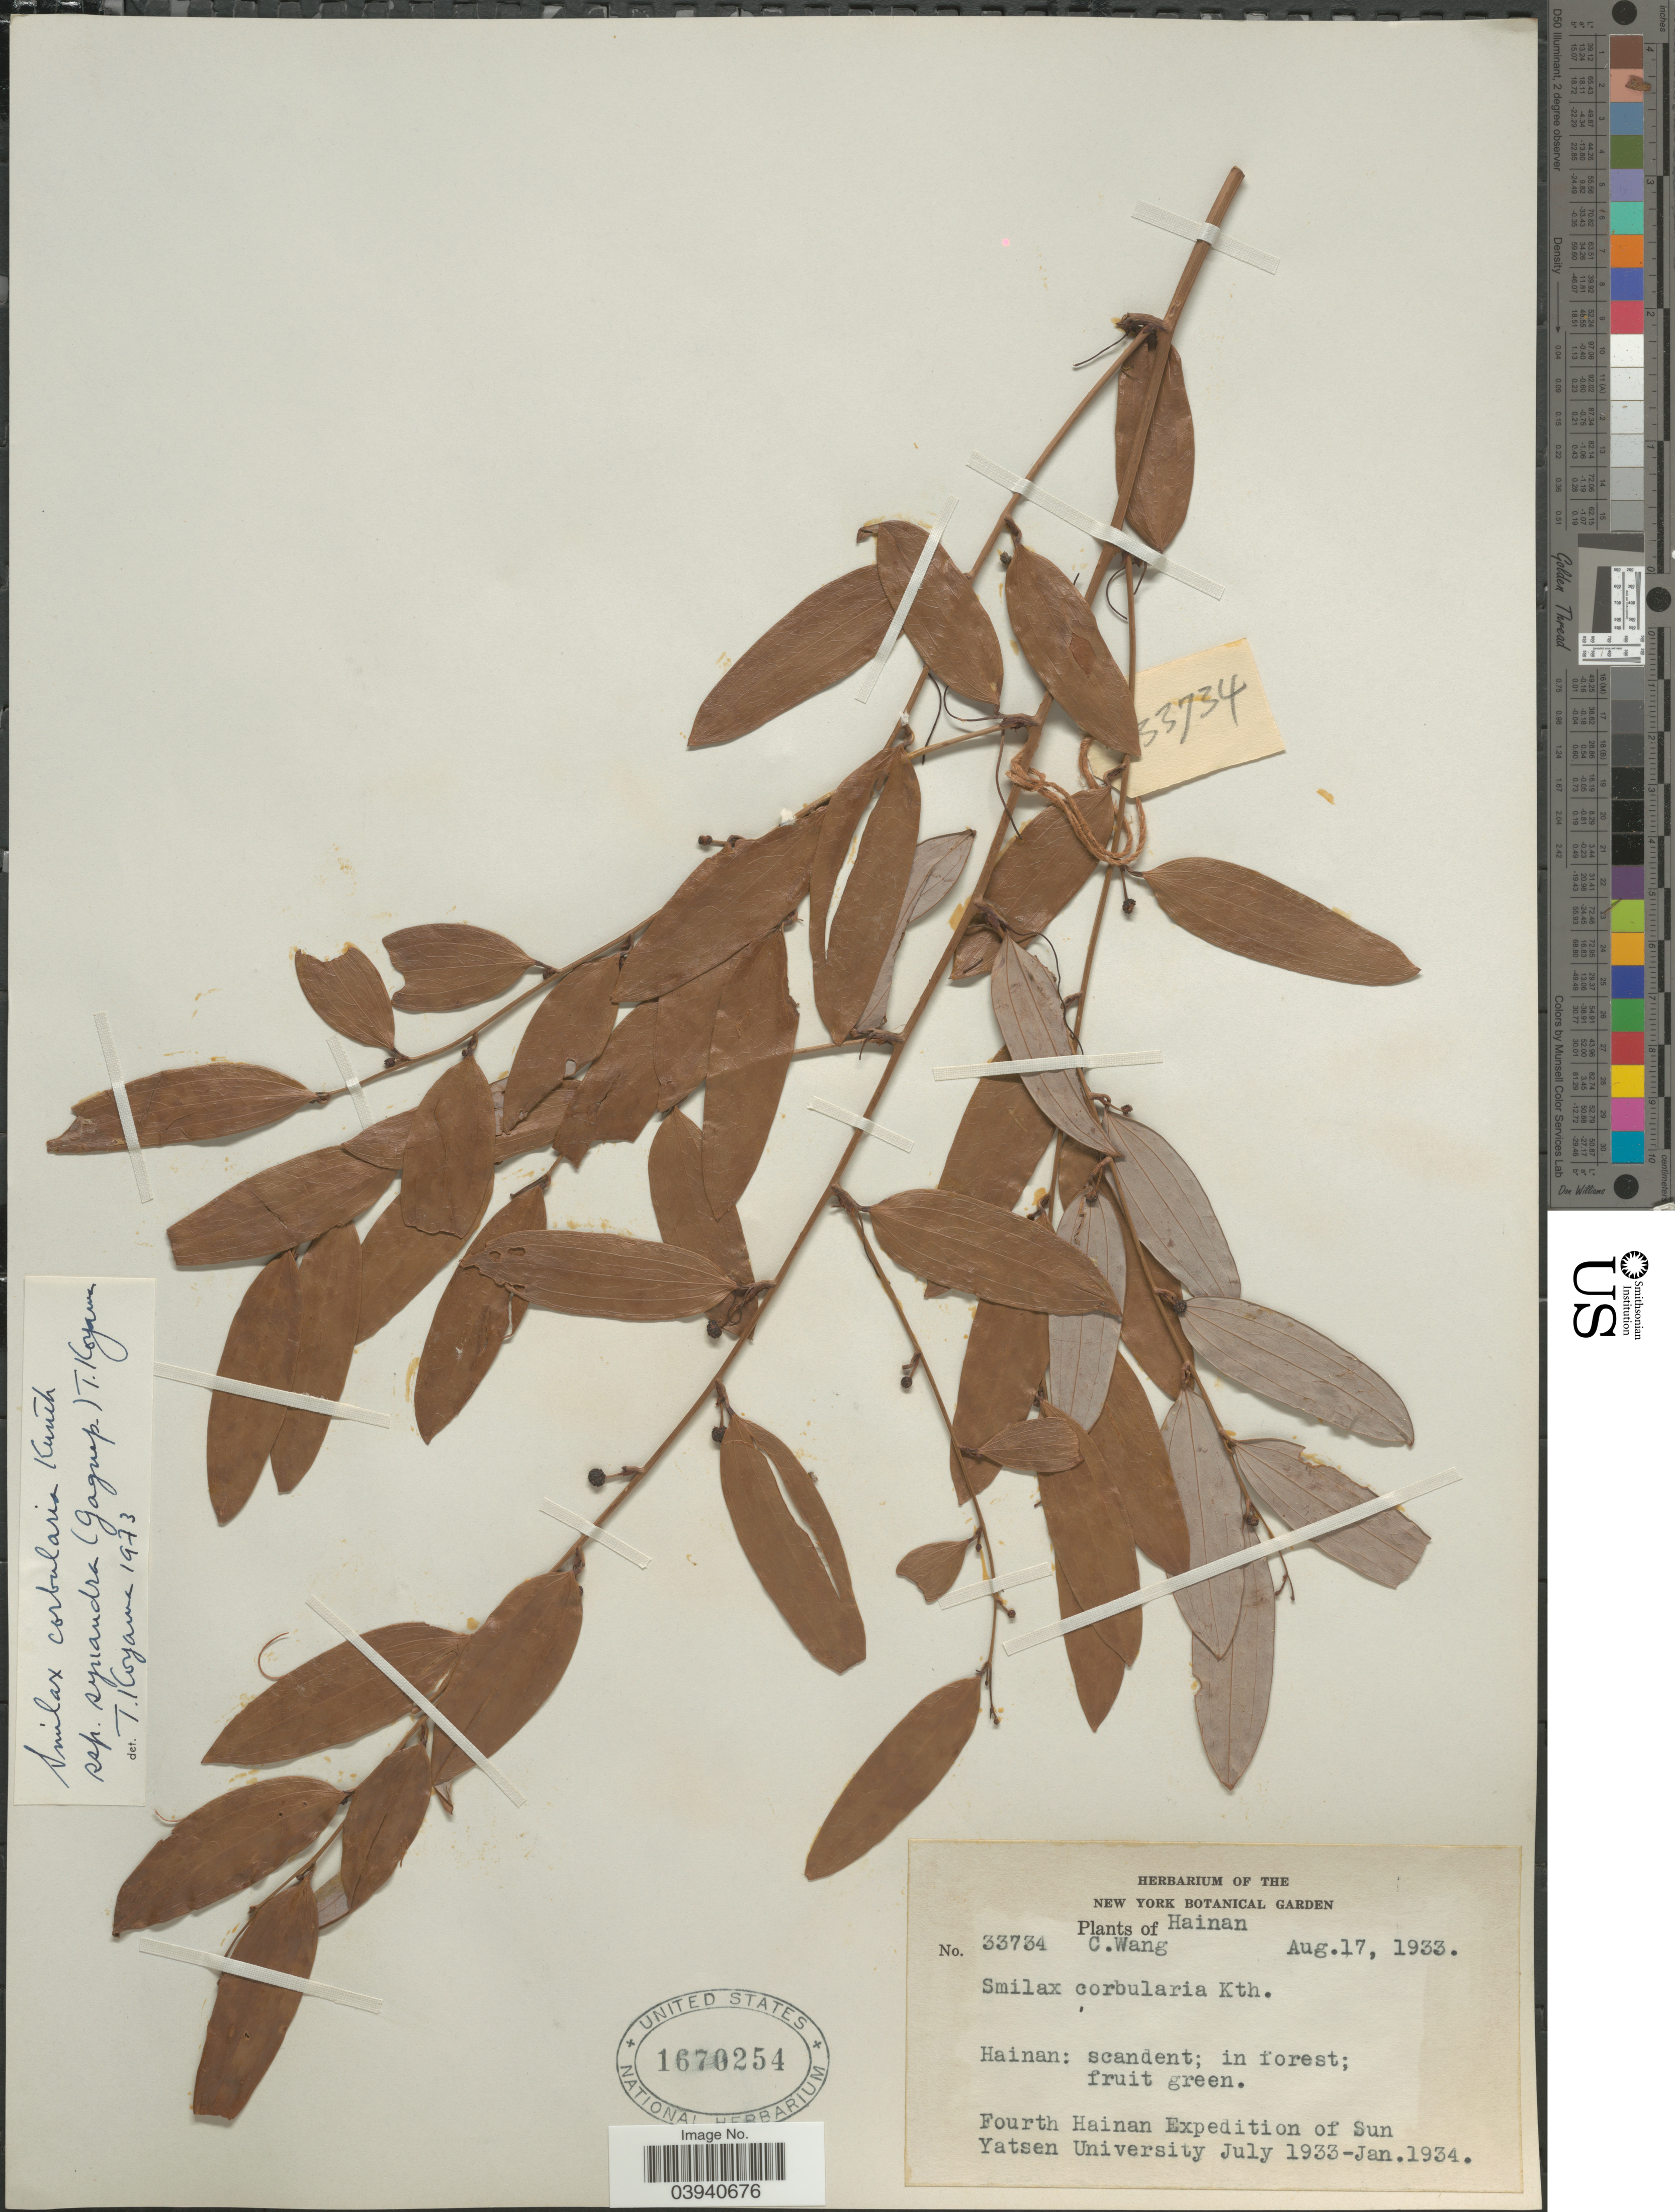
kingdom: Plantae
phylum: Tracheophyta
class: Liliopsida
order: Liliales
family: Smilacaceae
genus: Smilax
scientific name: Smilax corbularia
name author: Kunth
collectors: C. Wang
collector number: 33734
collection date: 1933-08-17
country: China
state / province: Hainan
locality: Hainan.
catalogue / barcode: US 1670254